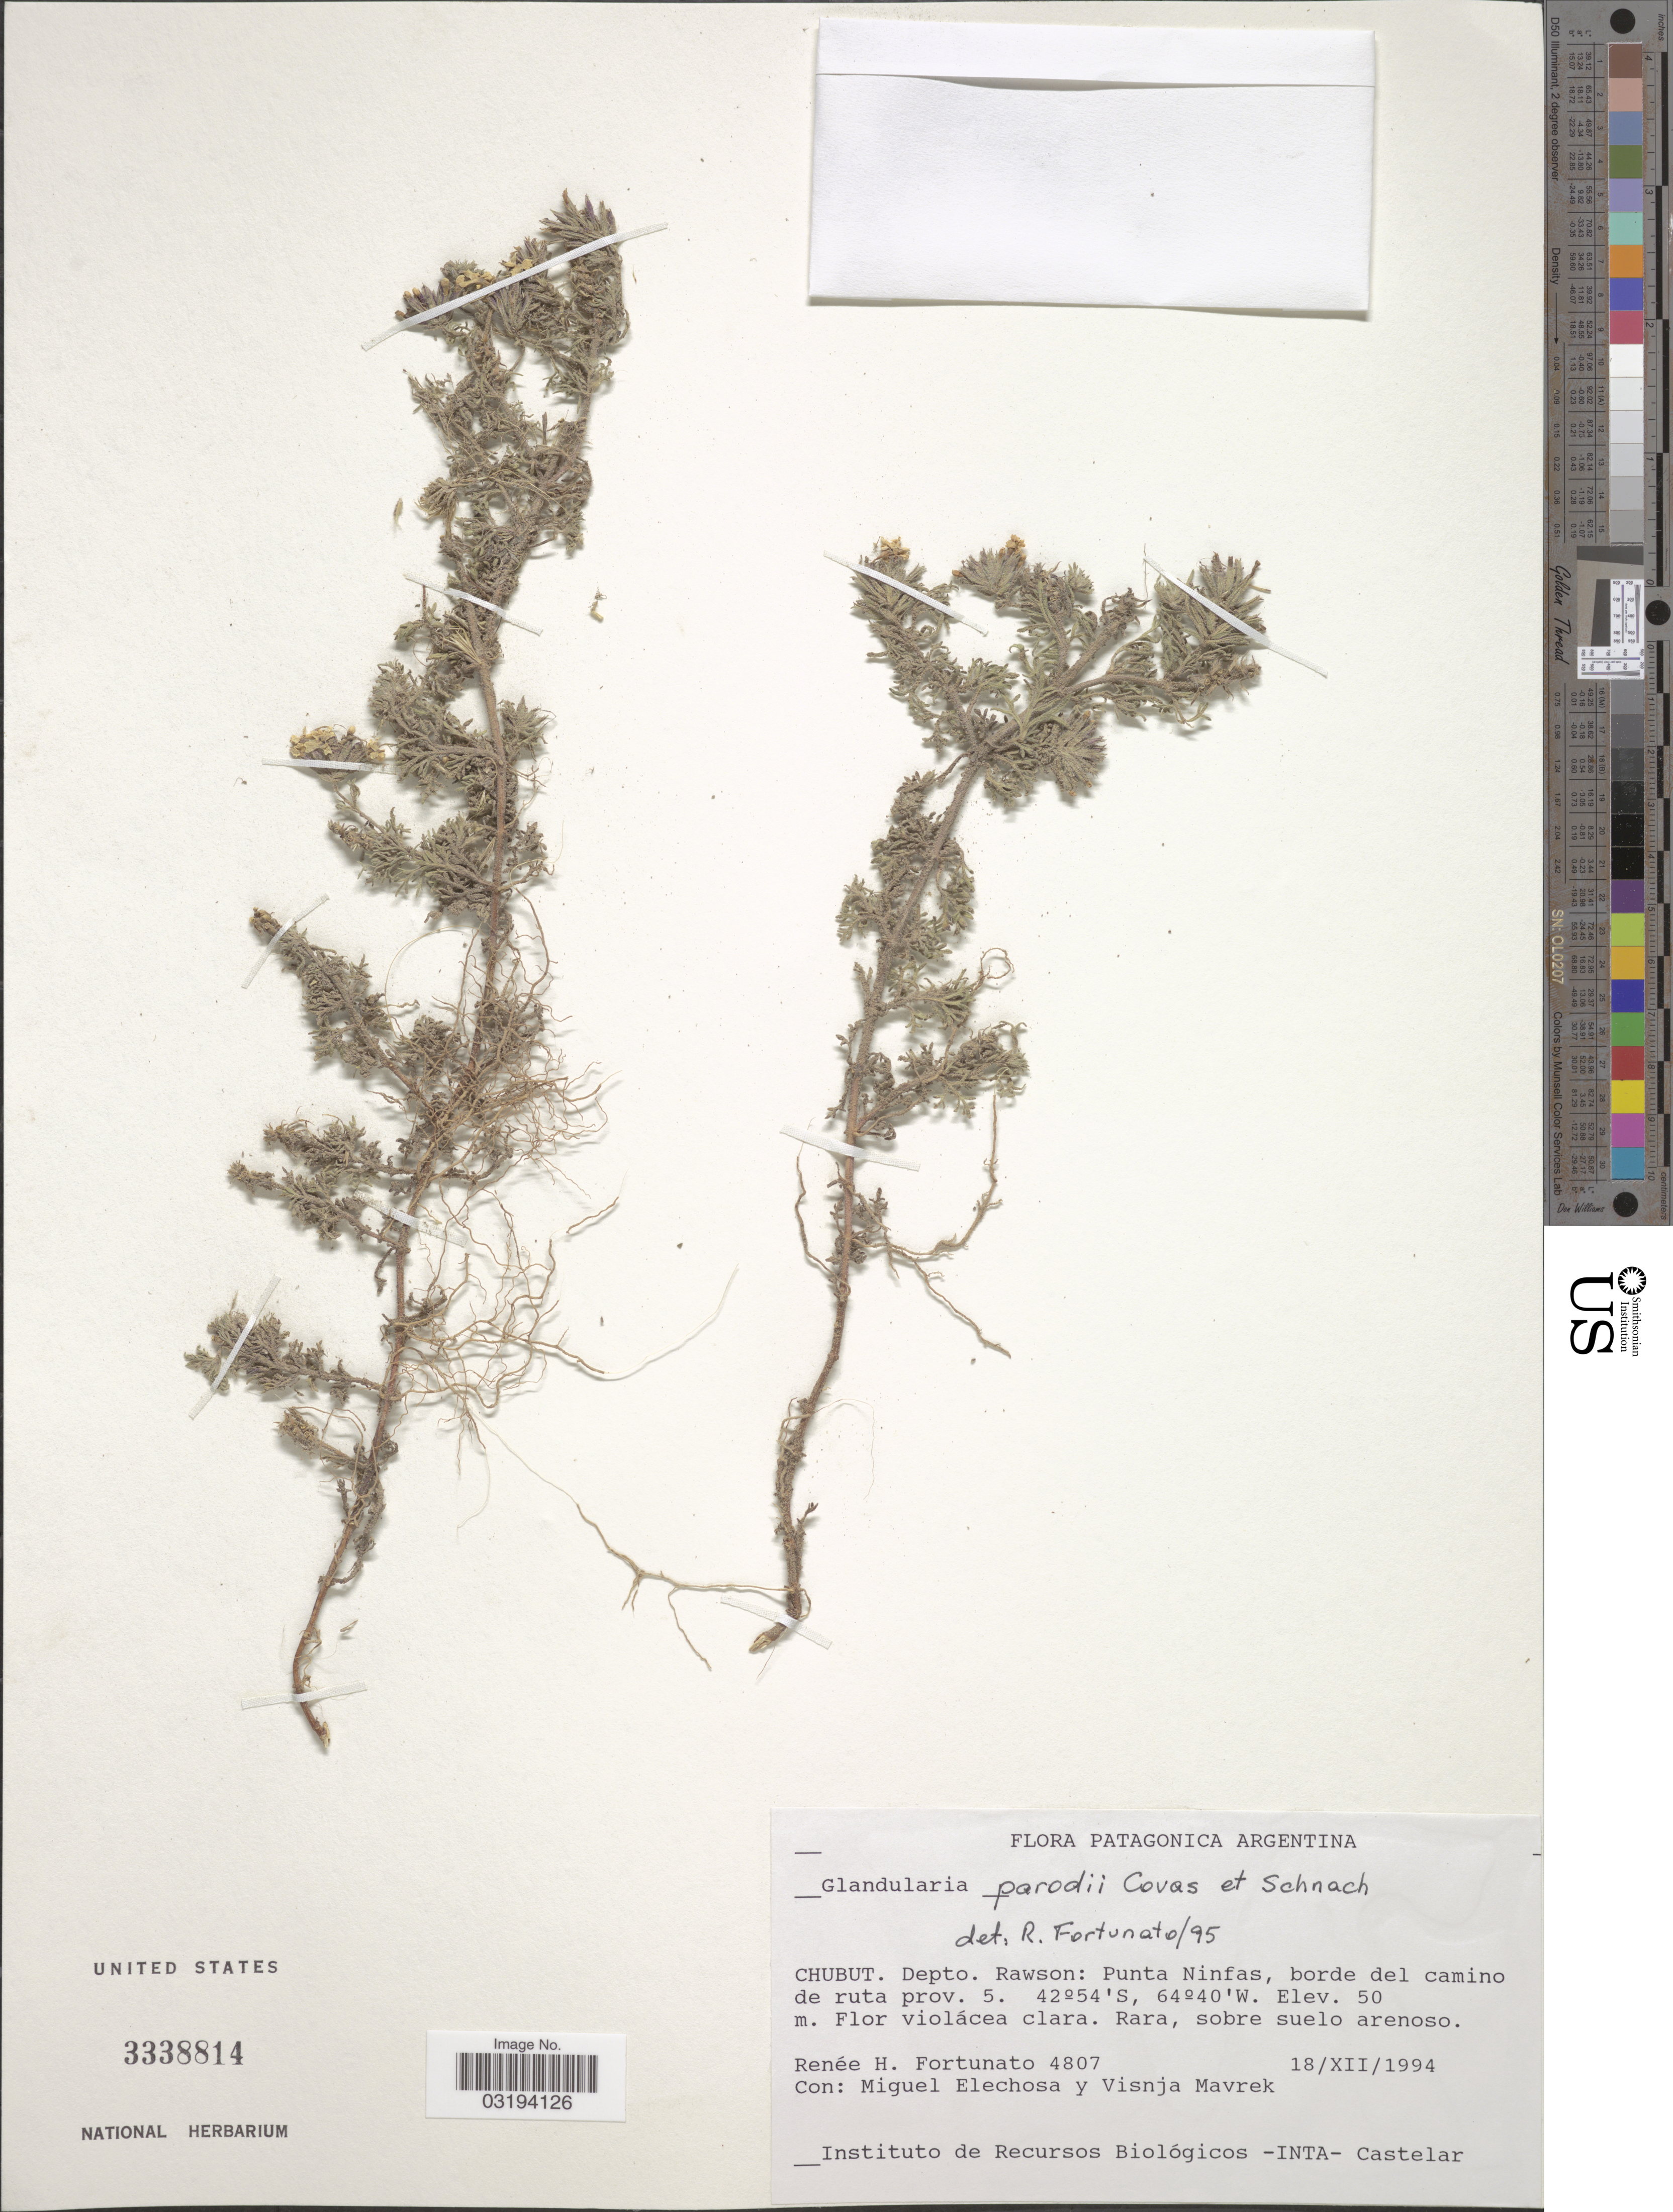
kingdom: Plantae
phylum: Tracheophyta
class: Magnoliopsida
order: Lamiales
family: Verbenaceae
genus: Verbena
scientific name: Verbena parodii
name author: (Covas & Schnack) Moldenke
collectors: R. H. Fortunato, M. Elechosa & V. Mavrek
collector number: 4807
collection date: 1994-12-18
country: Argentina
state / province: Chubut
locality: Patagonica Argentina. Depto. Rawson: Punta Ninfas, borde del camino de ruta prov. 5.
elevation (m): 50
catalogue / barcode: US 3338814